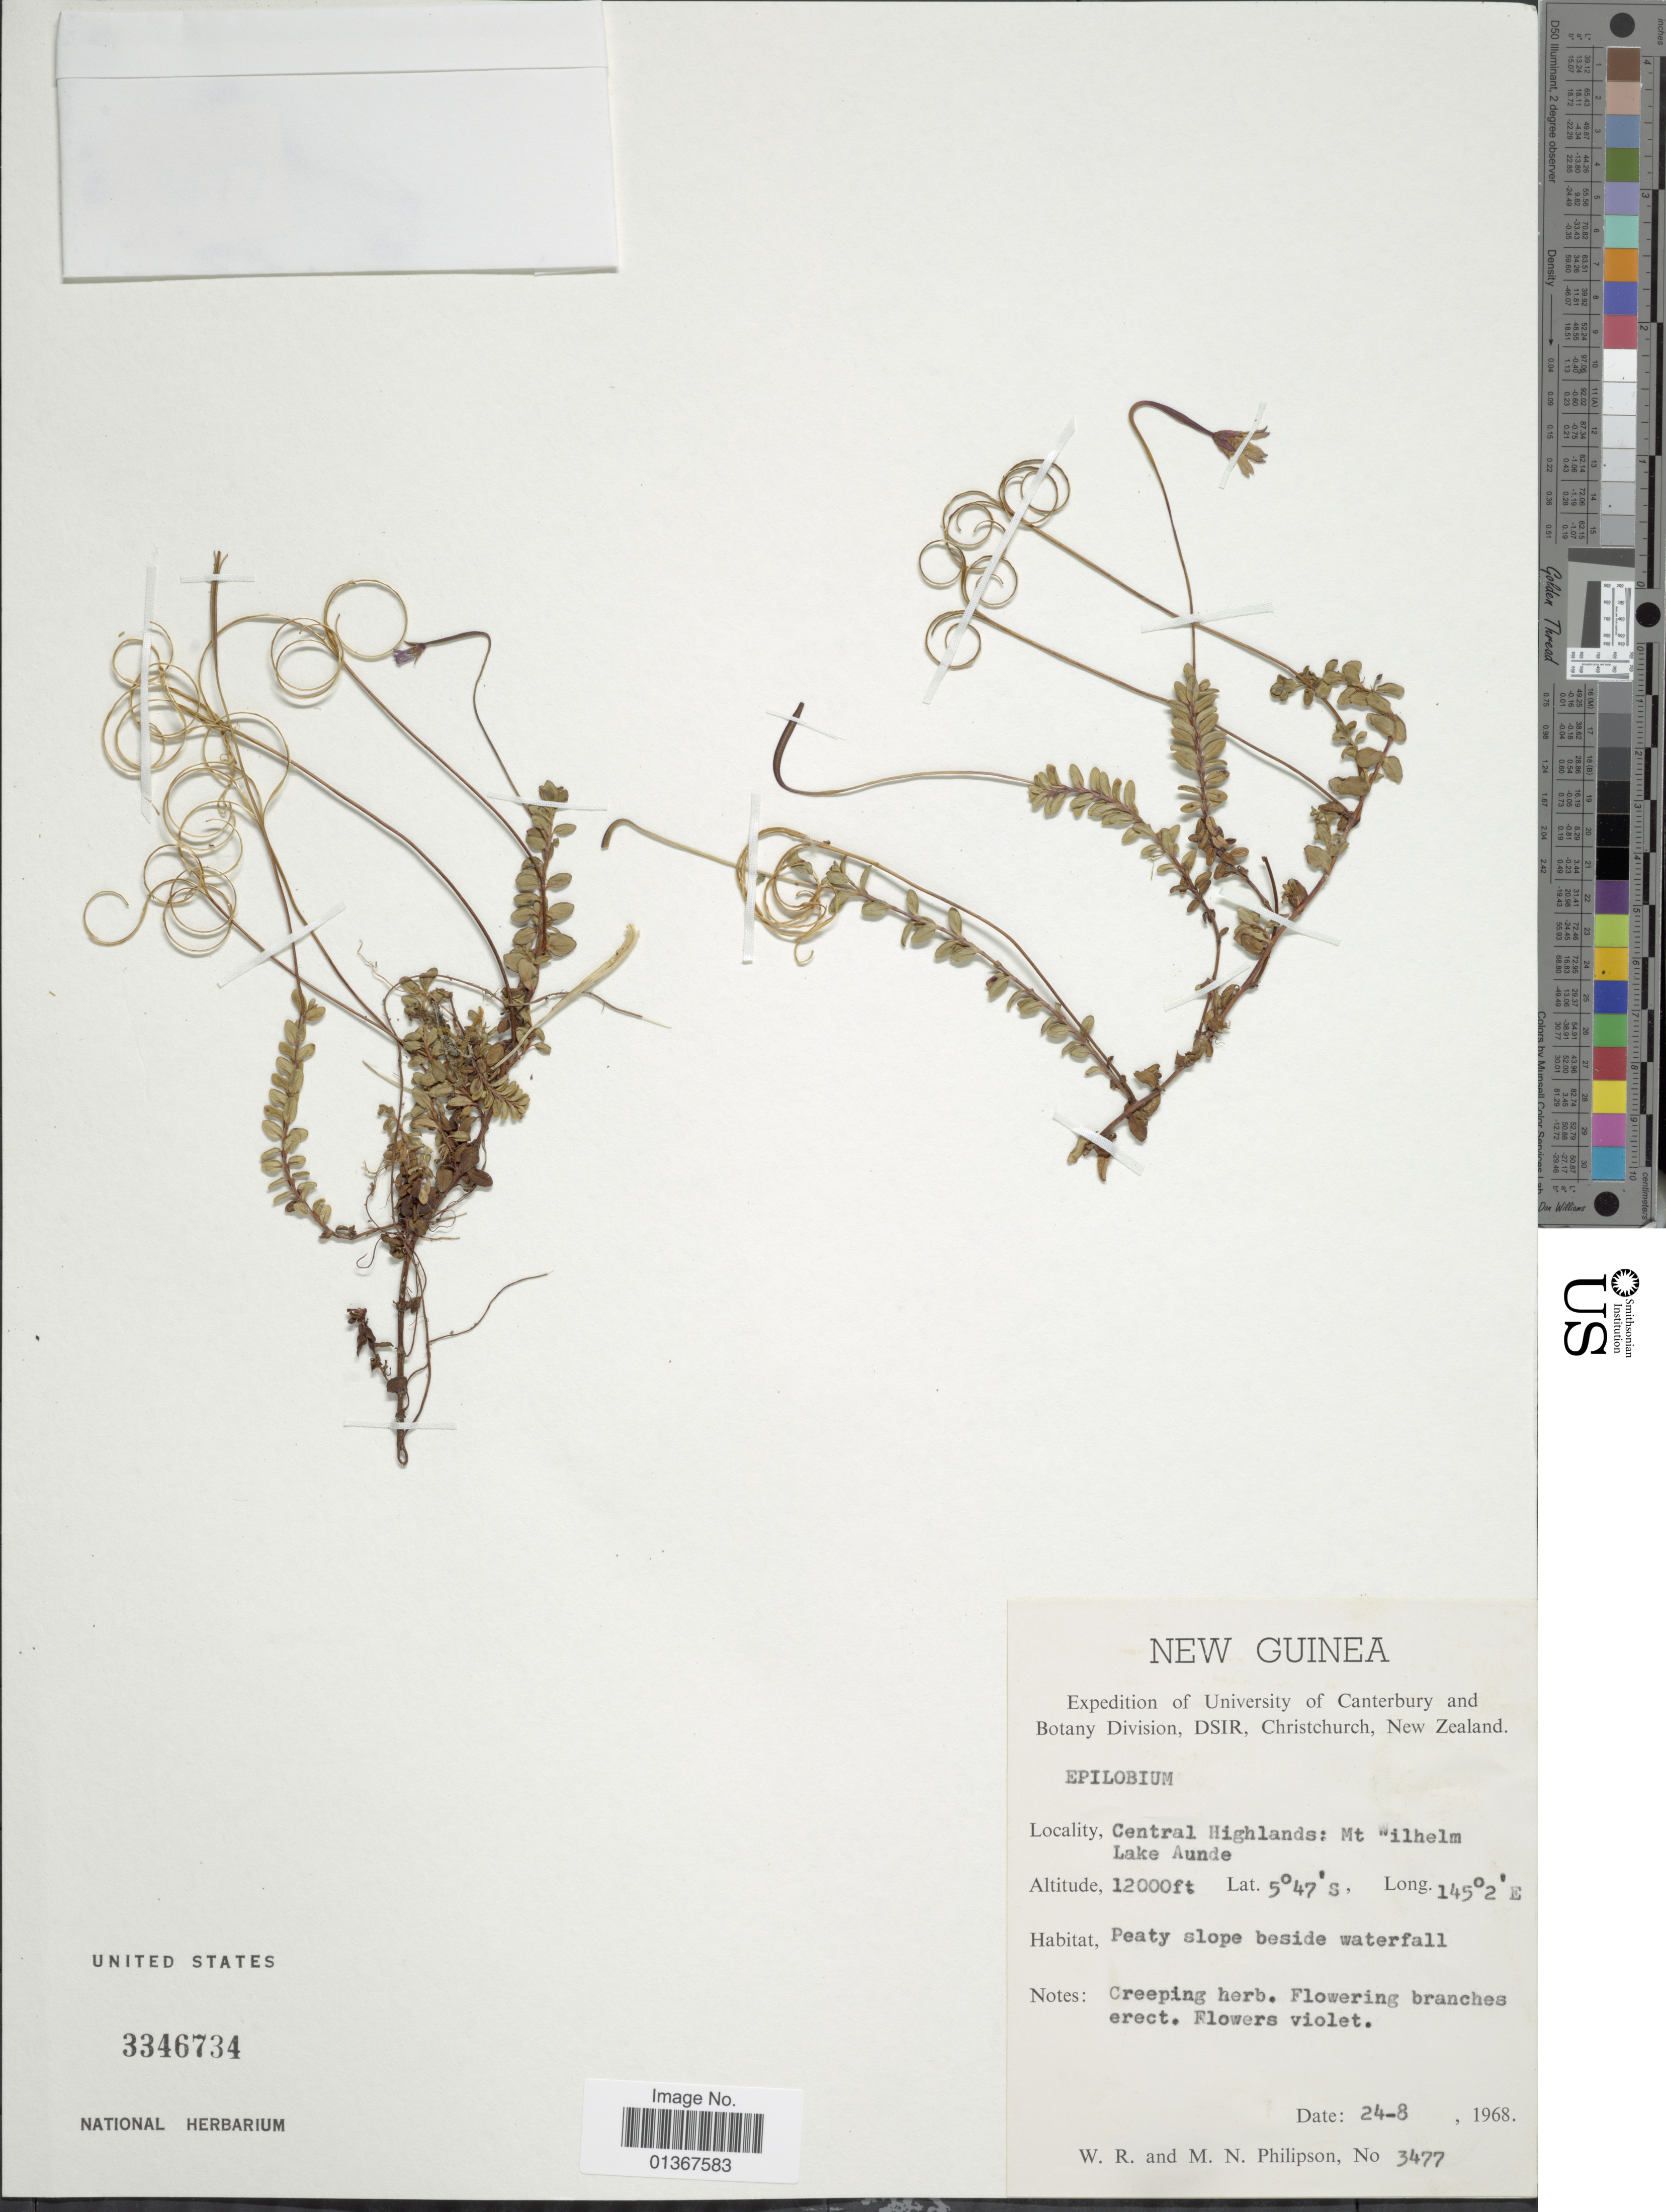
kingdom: Plantae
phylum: Tracheophyta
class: Magnoliopsida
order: Myrtales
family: Onagraceae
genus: Epilobium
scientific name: Epilobium sp.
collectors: W. R. Philipson & M. Philipson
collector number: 3477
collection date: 1968-08-24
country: Papua New Guinea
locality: Central Highlands; Mt. Wilhelm, Lake Aunde.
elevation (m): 3658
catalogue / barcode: US 3346734